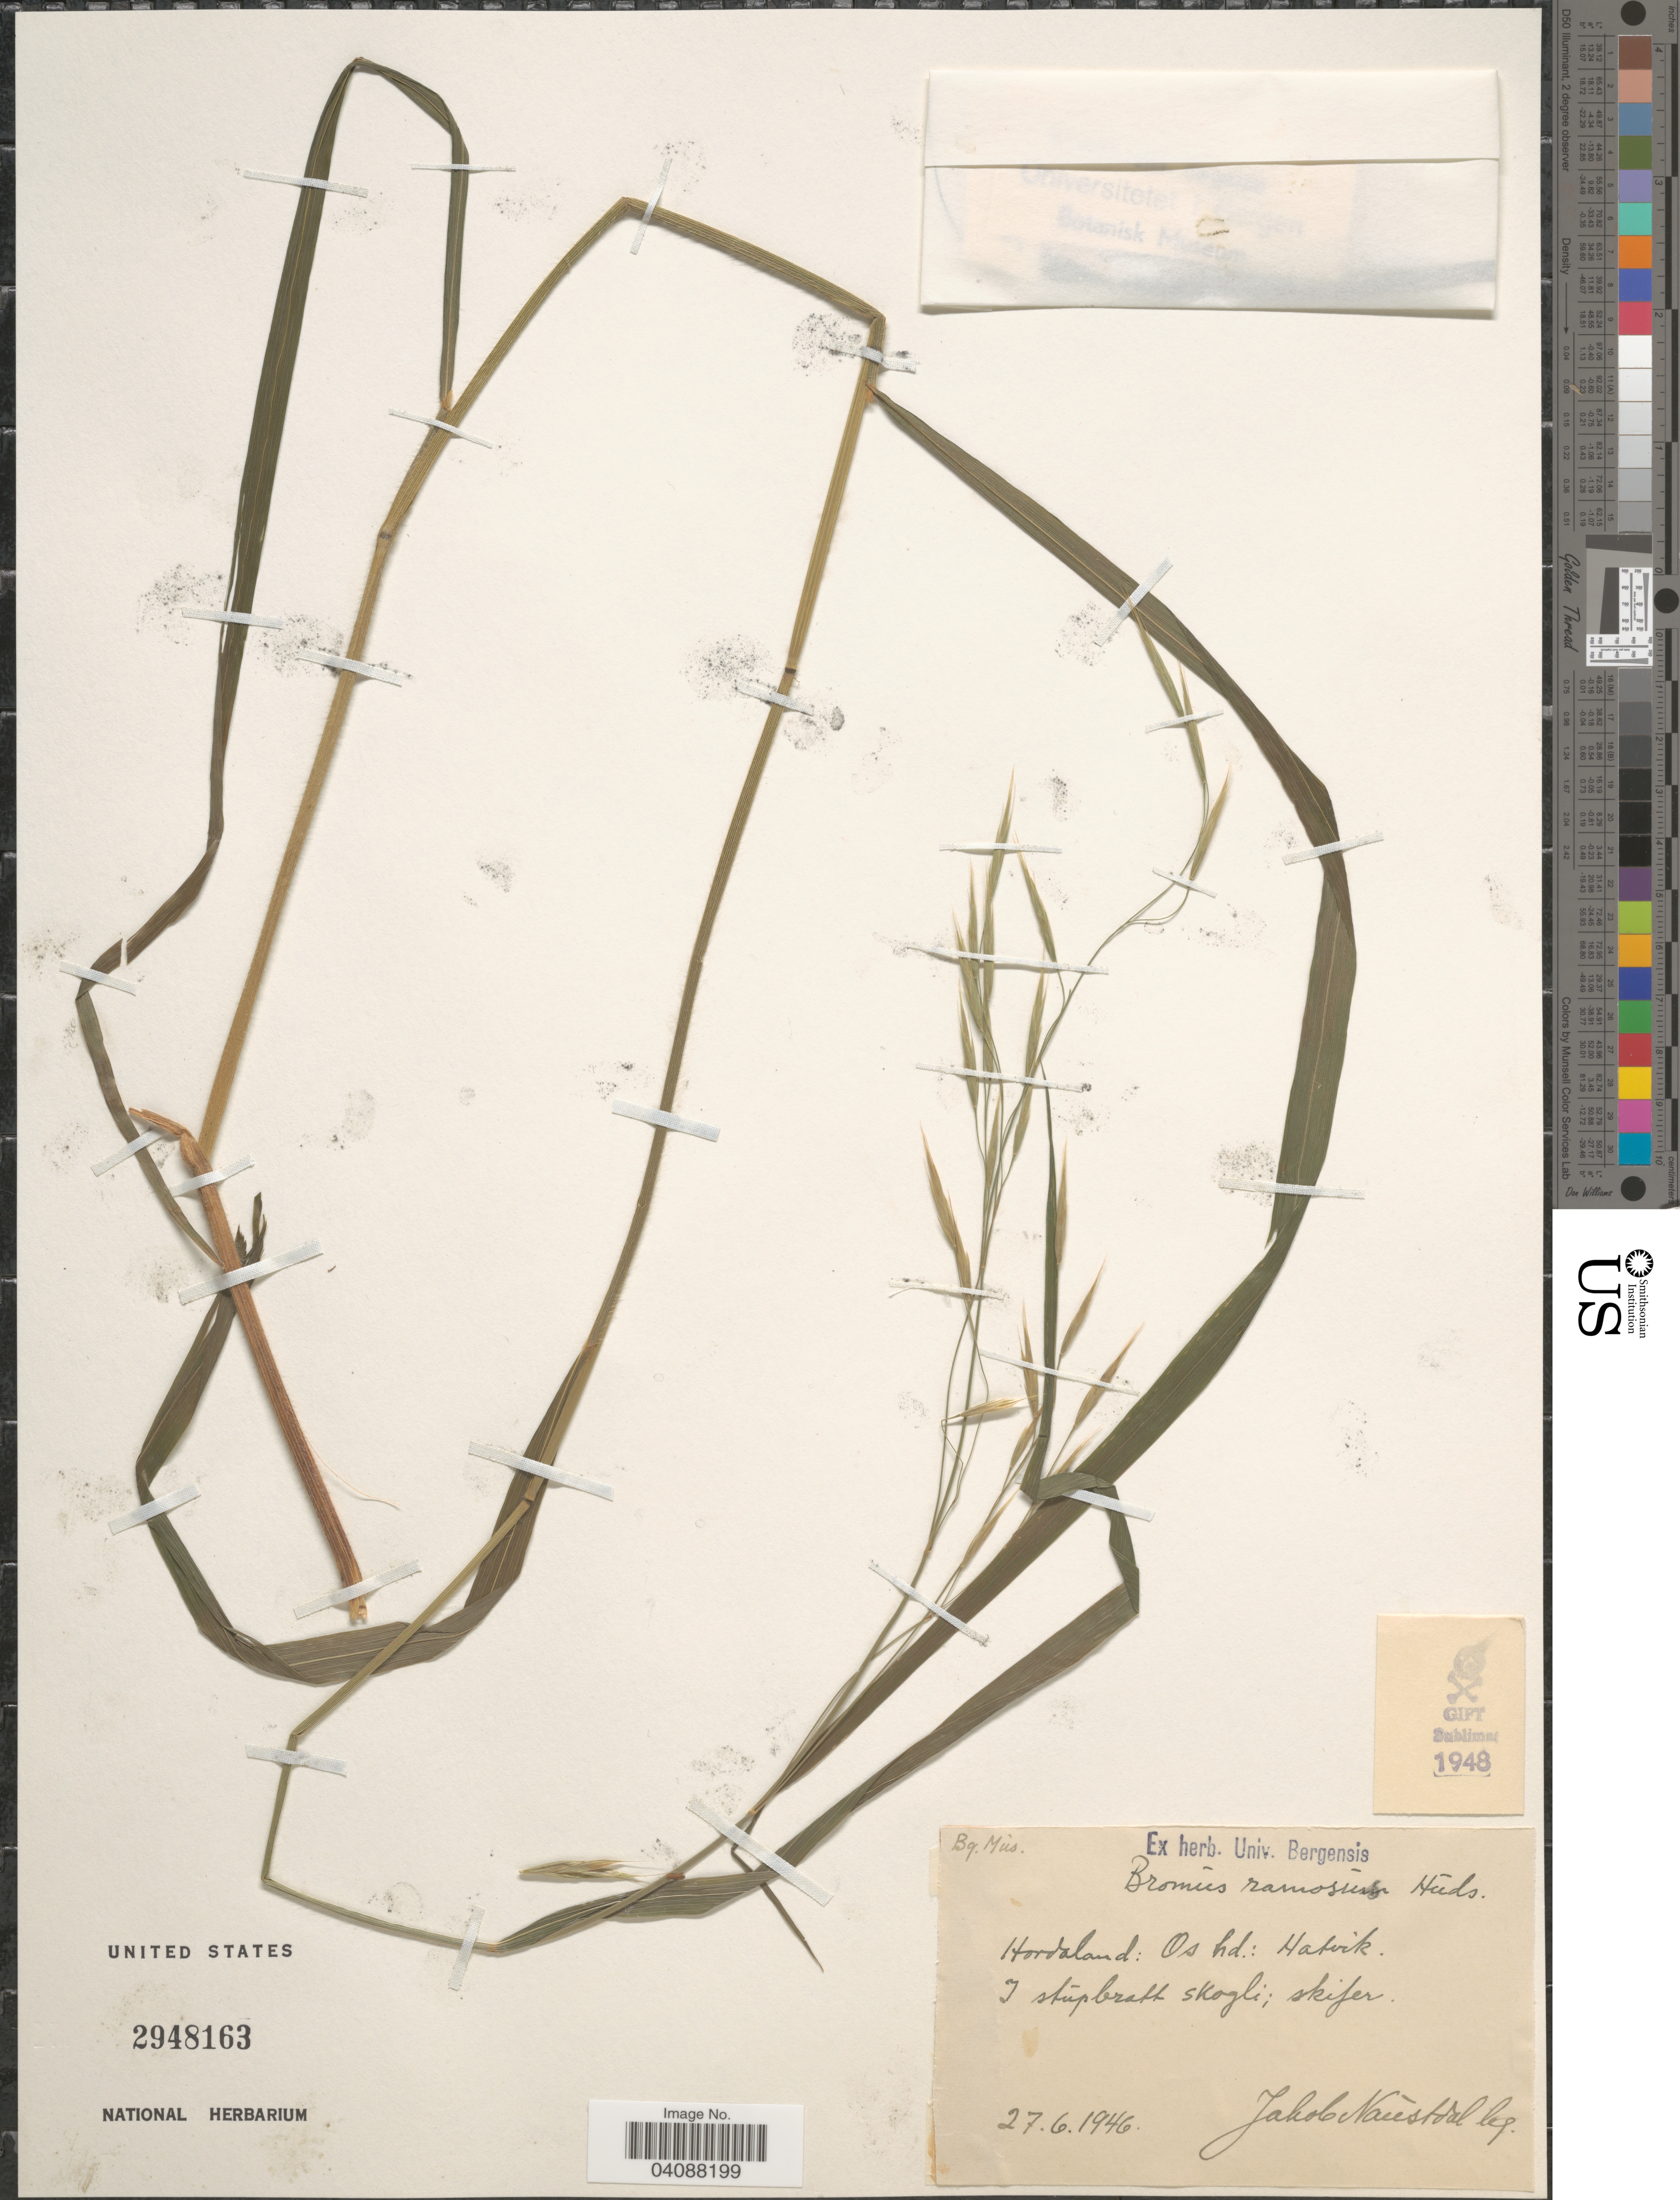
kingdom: Plantae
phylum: Tracheophyta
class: Liliopsida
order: Poales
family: Poaceae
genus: Bromus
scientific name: Bromus ramosus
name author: Huds.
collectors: J. Naustdal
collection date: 1946-06-27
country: Norway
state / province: Hordaland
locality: Os hd: Hatvik. I Stúpbratt Skogli; skifer.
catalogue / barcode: US 2948163